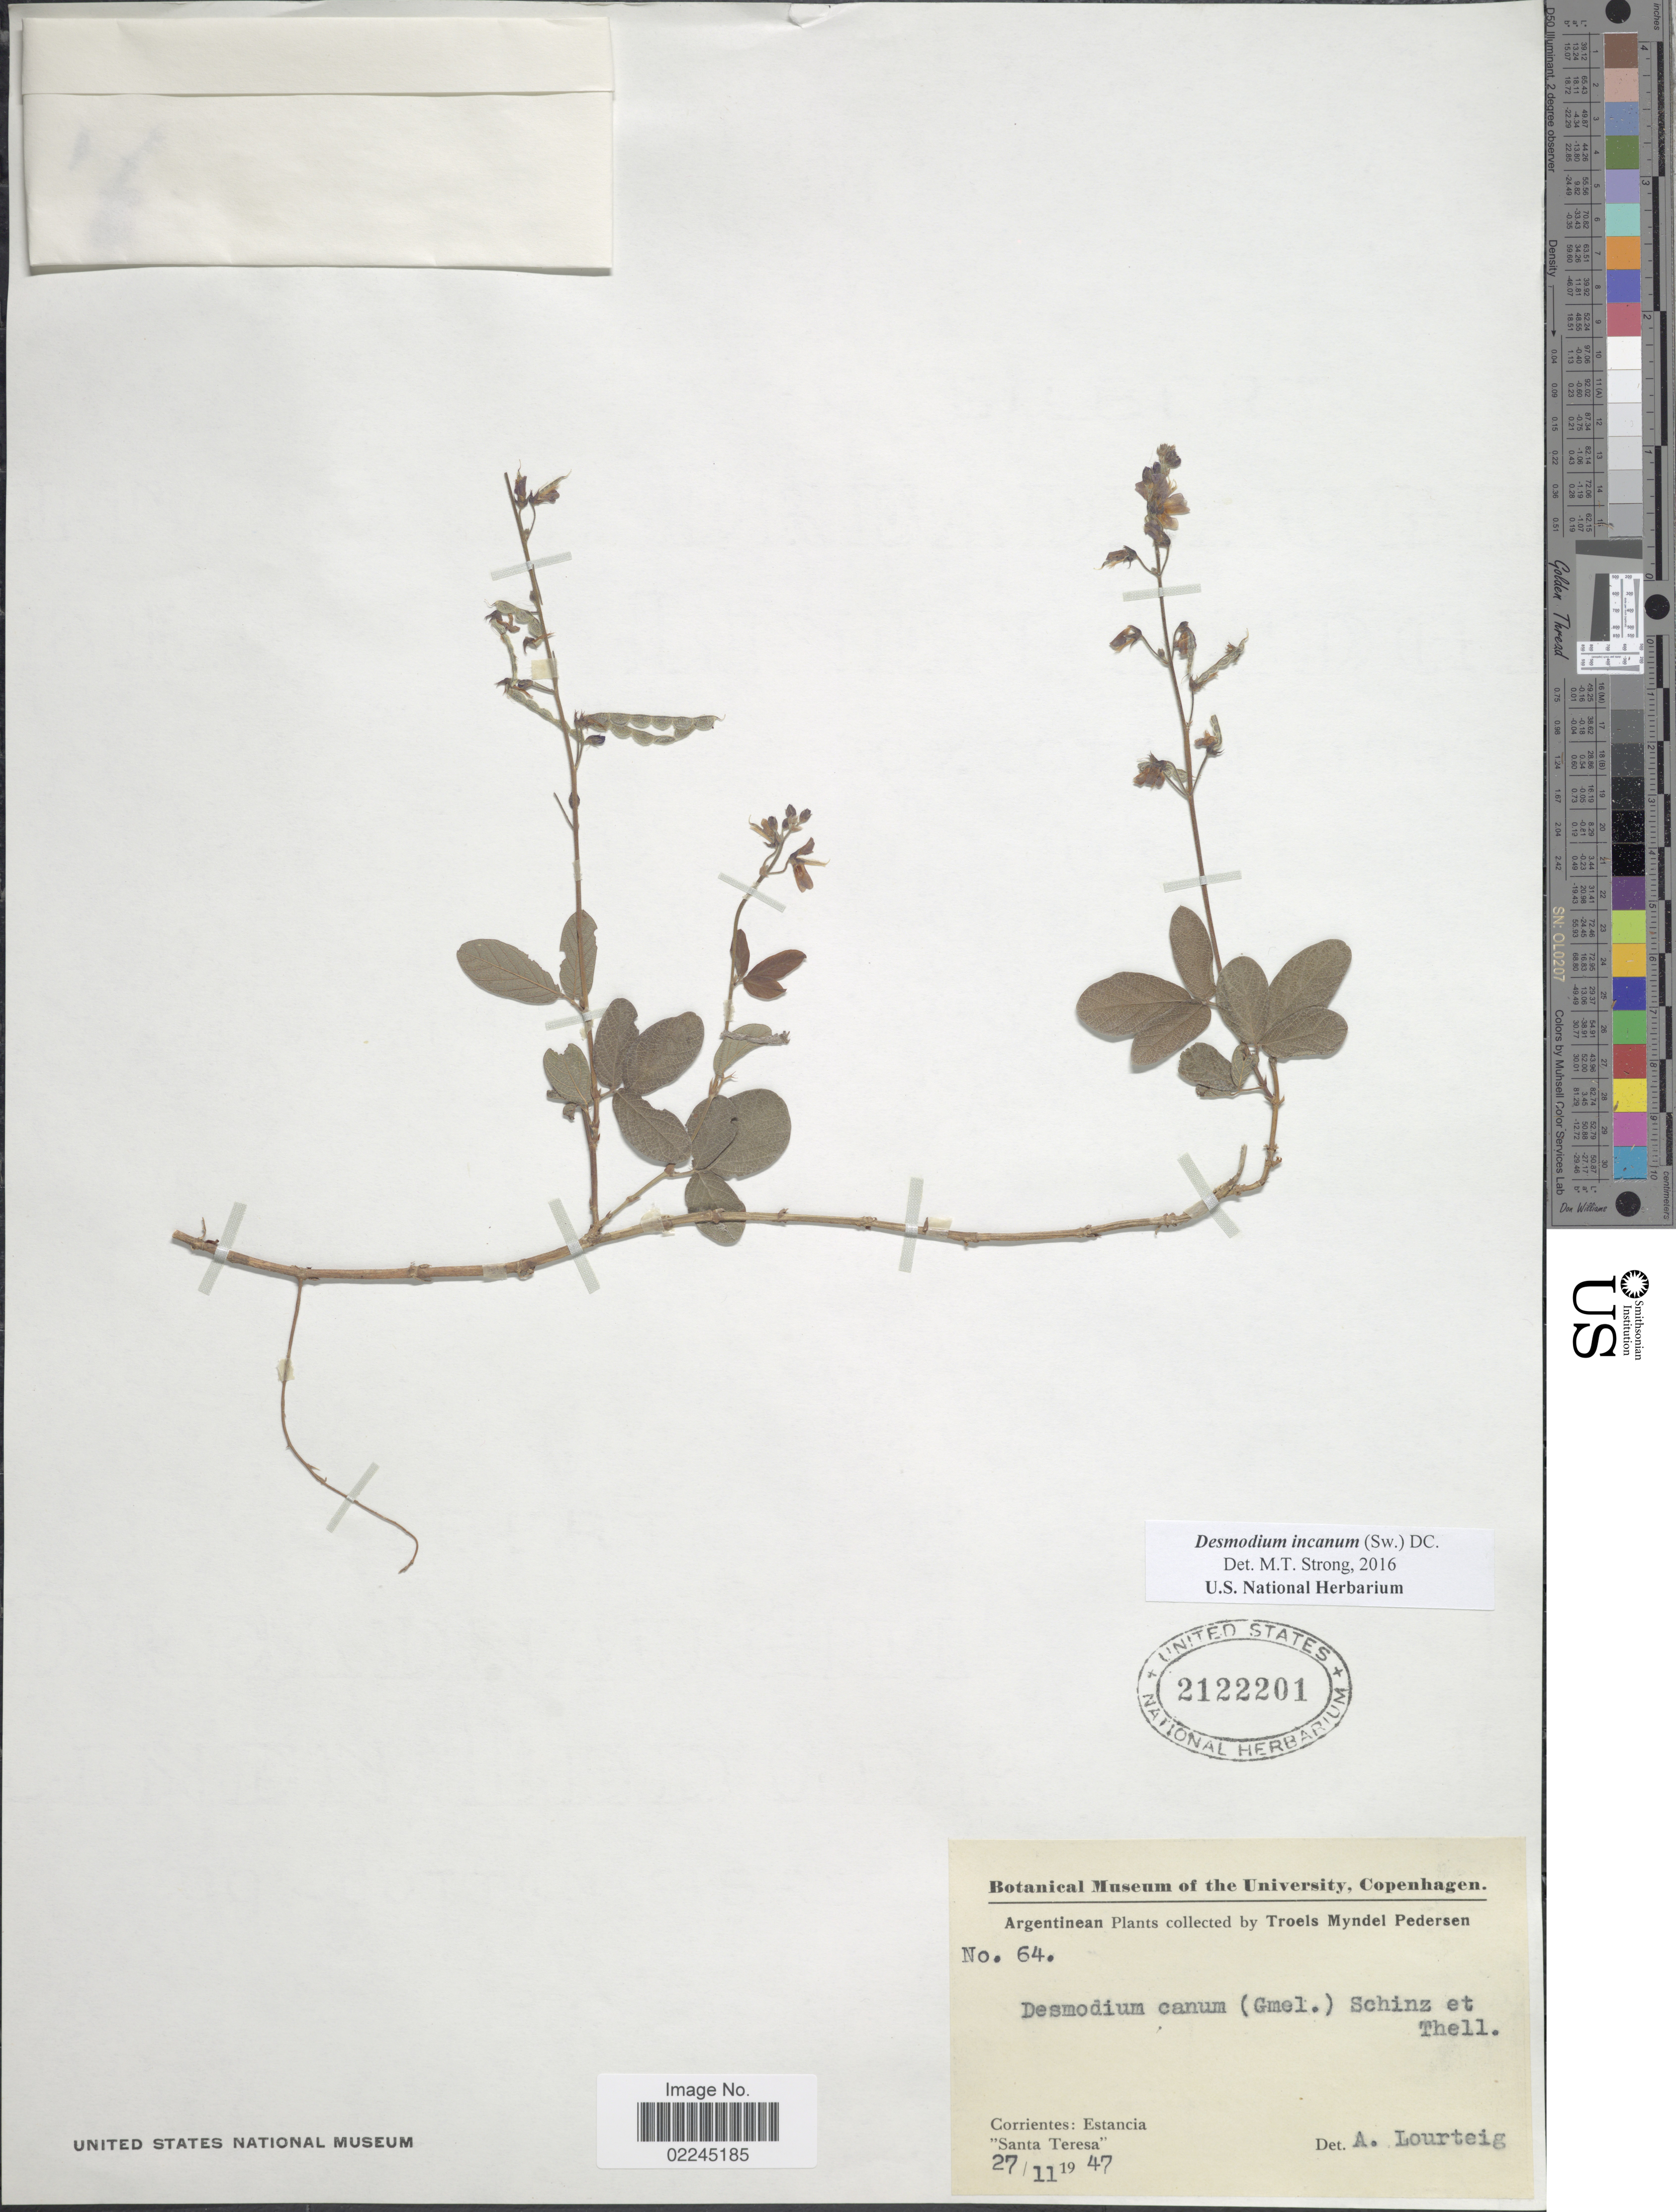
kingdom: Plantae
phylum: Tracheophyta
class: Magnoliopsida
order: Fabales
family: Fabaceae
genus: Desmodium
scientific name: Desmodium incanum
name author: (Sw.) DC.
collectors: T. Pederson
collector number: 64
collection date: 1947-11-27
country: Argentina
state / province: Corrientes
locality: Corrientes: Estancia "Santa Teresa"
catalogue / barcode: US 2122201